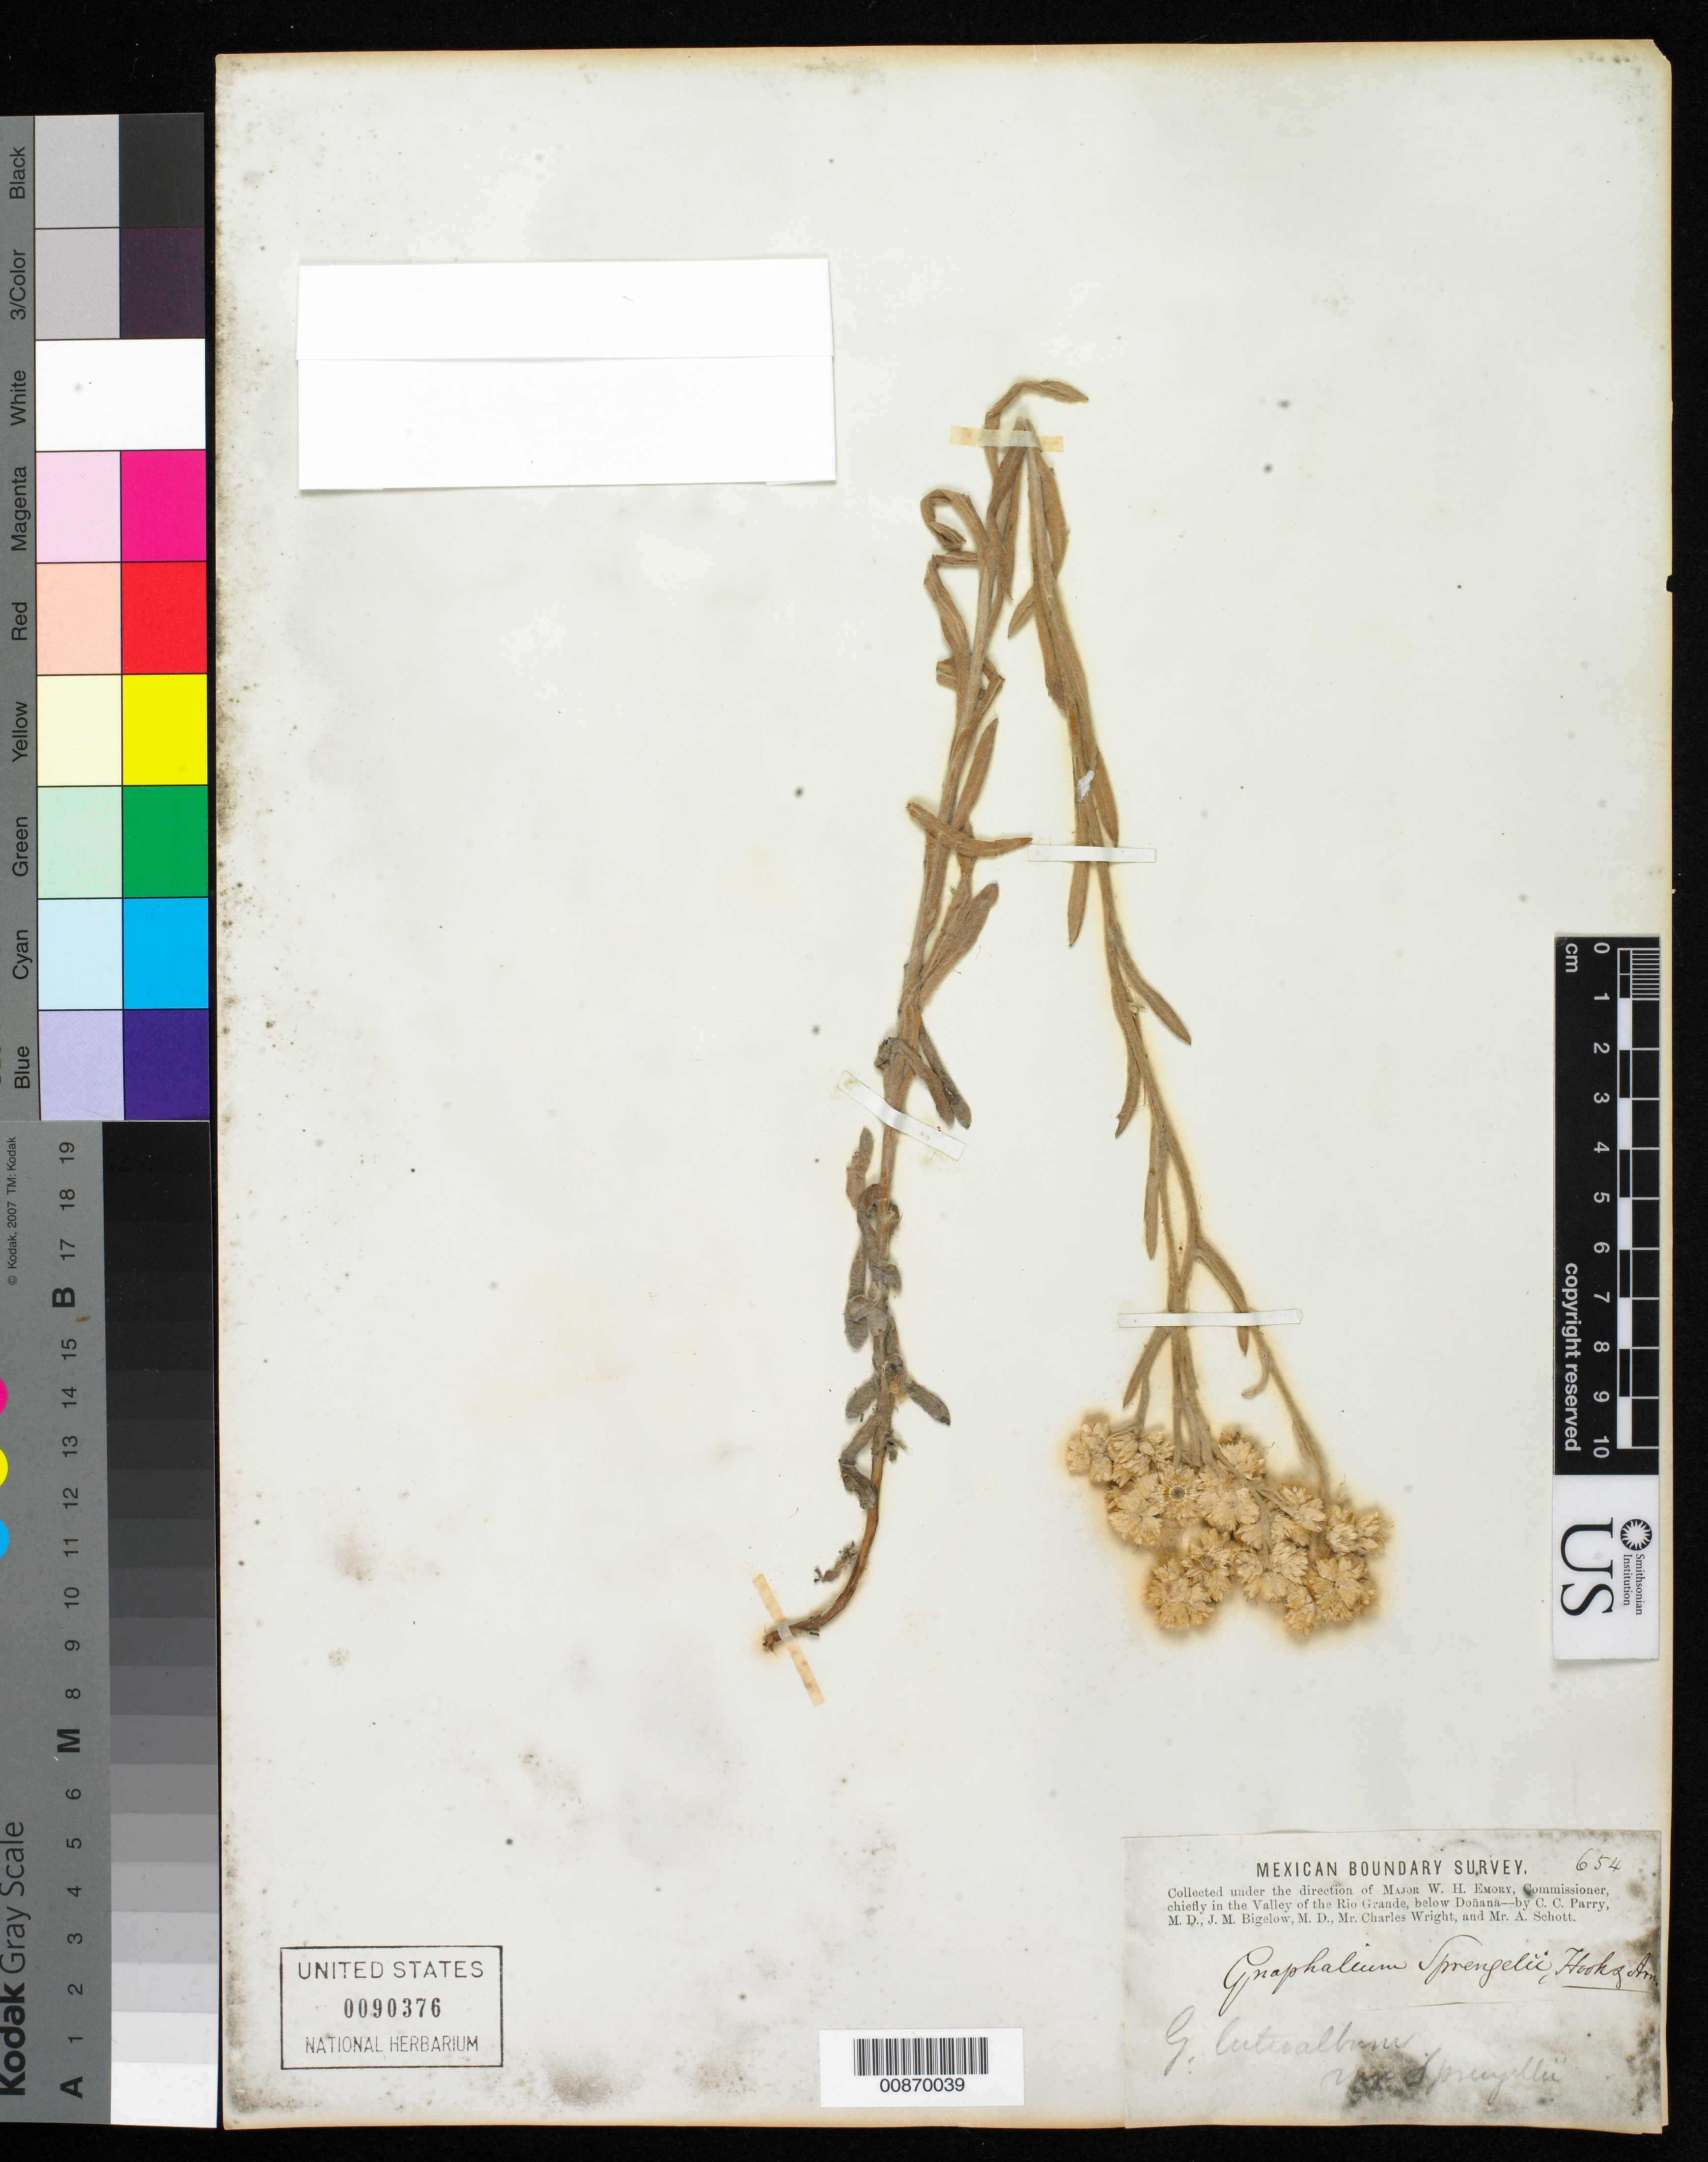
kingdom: Plantae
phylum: Tracheophyta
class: Magnoliopsida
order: Asterales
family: Asteraceae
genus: Gnaphalium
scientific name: Gnaphalium sprengelii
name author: Hook. & Arn.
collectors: C. C. Parry, J. M. Bigelow, C. Wright & A. C. V. Schott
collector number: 654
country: United States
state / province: New Mexico / Texas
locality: Valley of the Rio Grande, below Doñana.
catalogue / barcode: US 90376